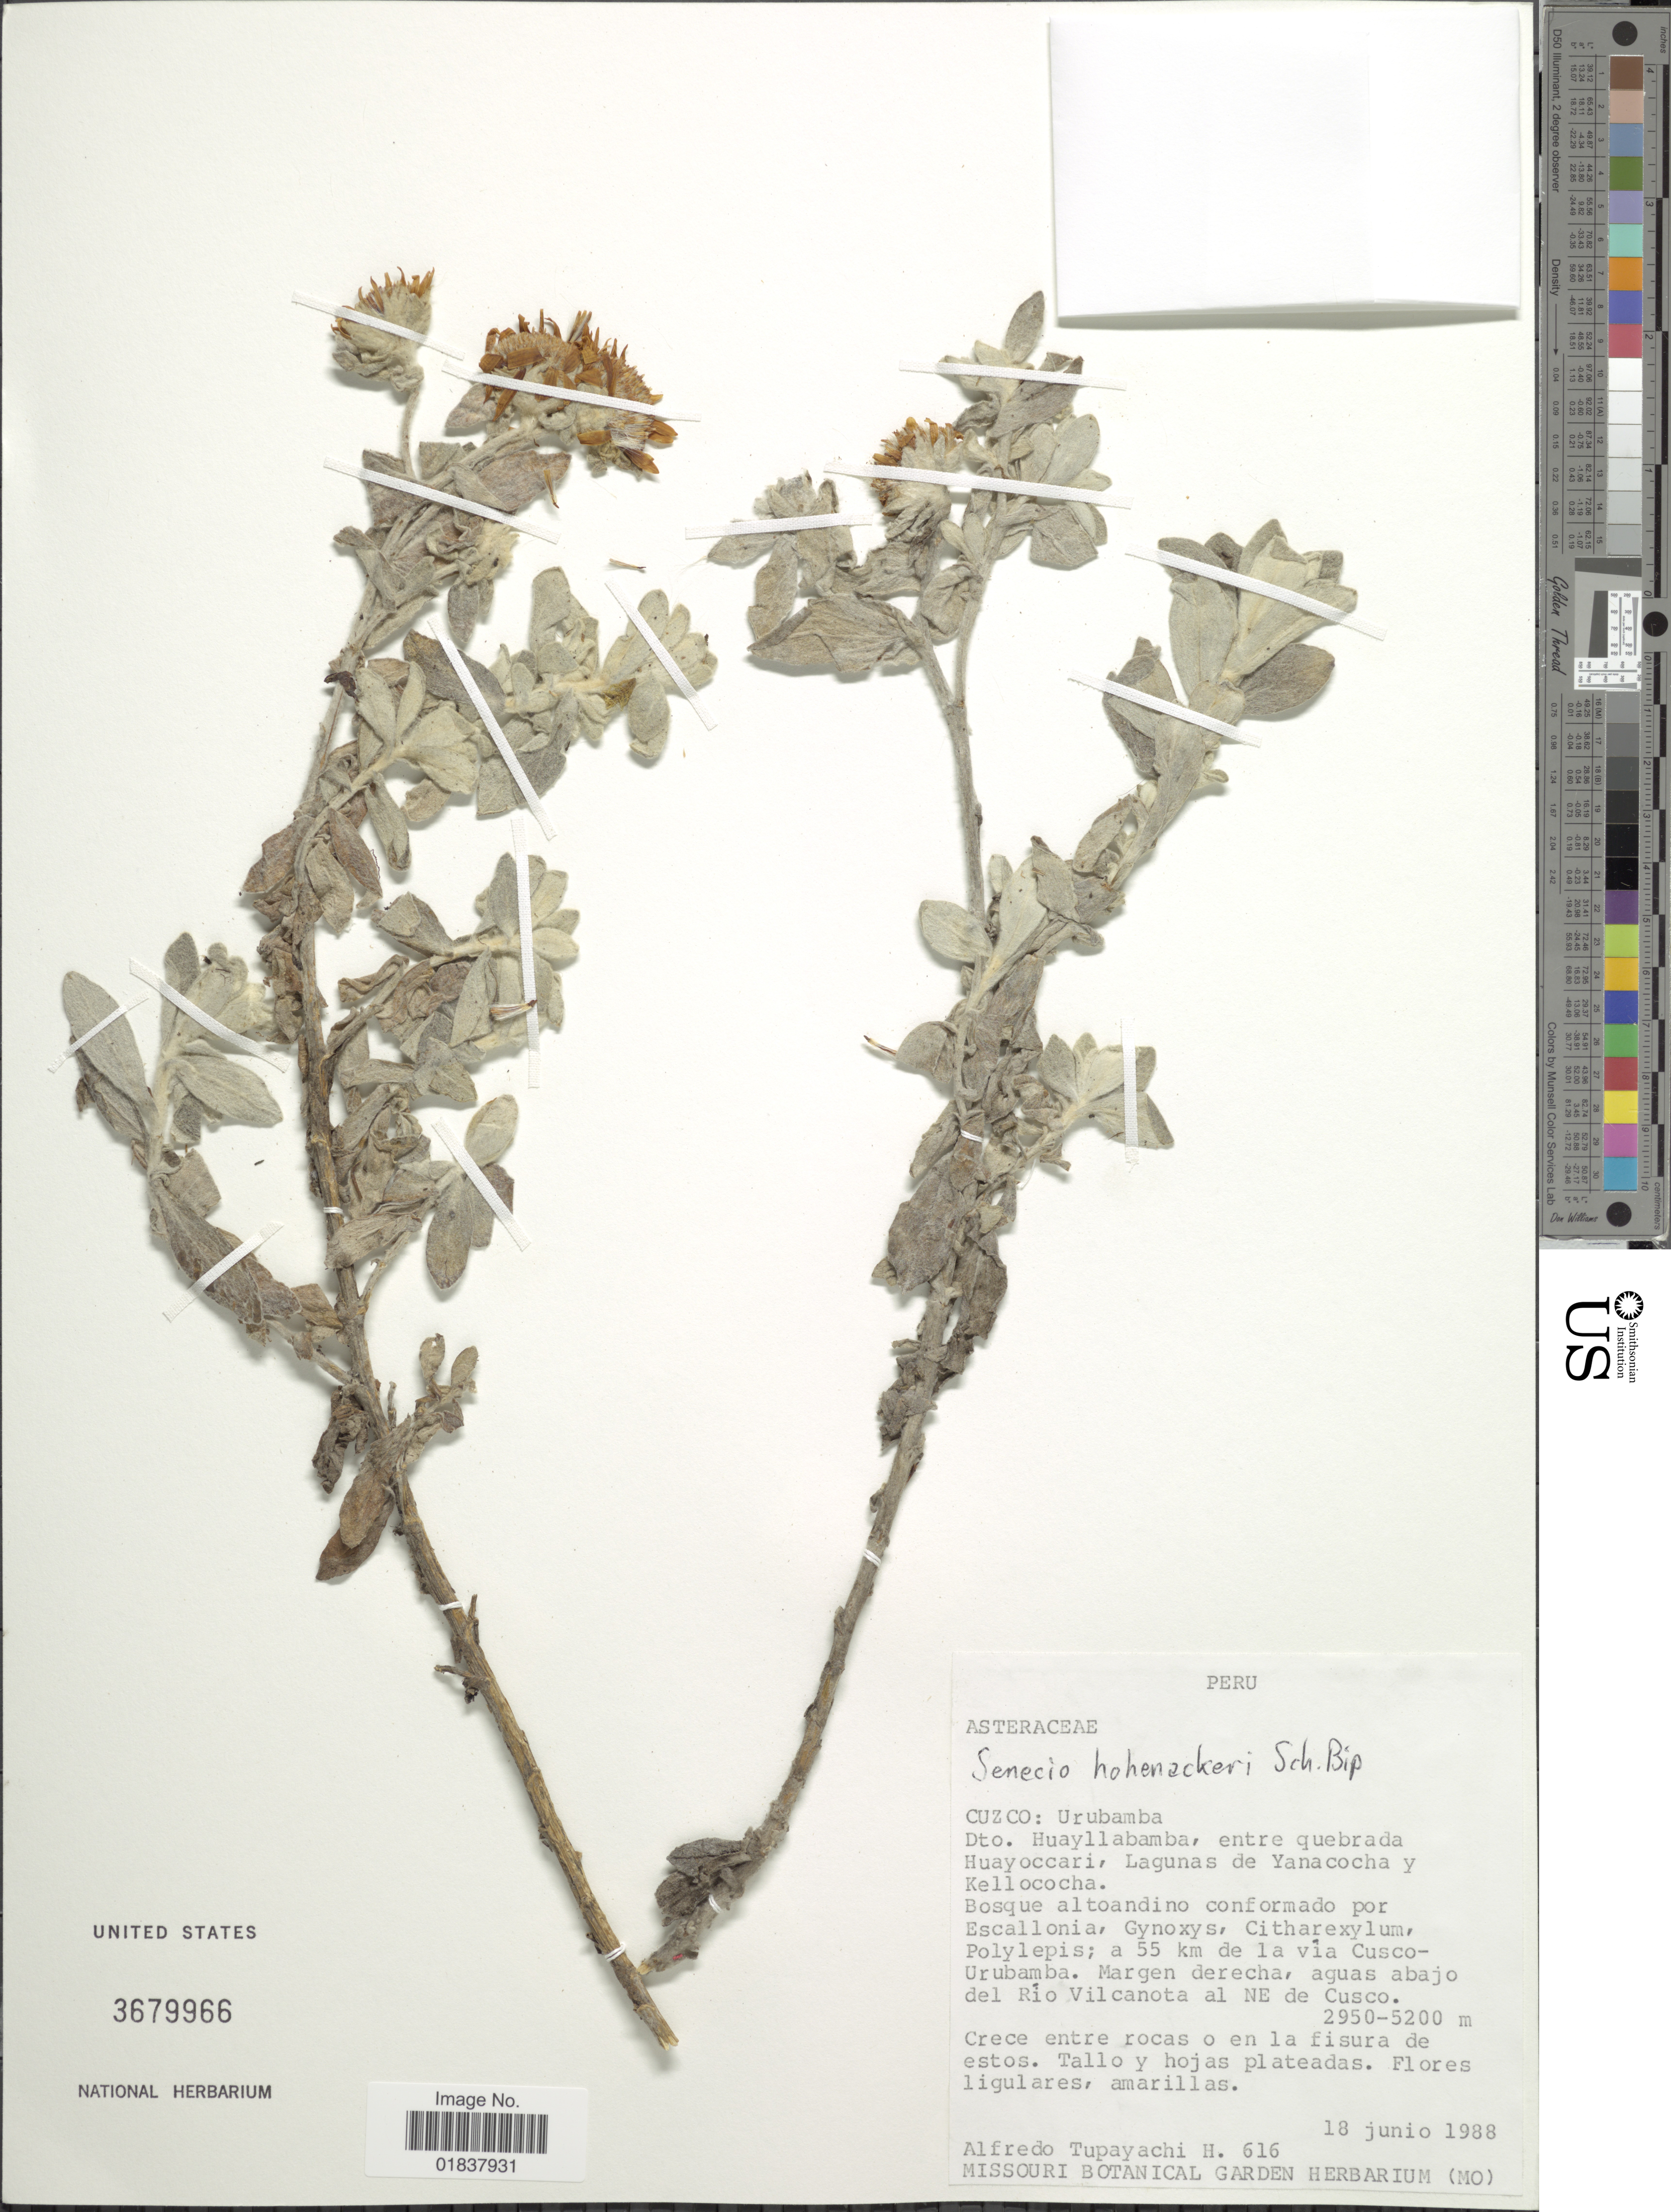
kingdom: Plantae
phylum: Tracheophyta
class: Magnoliopsida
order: Asterales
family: Asteraceae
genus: Senecio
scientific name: Senecio hohenackeri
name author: Sch. Bip.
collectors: A. Tupayachi H.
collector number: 616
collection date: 1988-06-18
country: Peru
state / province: Cusco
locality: Urubamba, Dto. Huayllabamba, entre quebrada Huayoccari, Lagunas de Yanacocha y Kellococha, 55 km de la via Cusco-Urubamba, aguas abajo del Rio Vilcanota al NE de Cusco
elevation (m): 2950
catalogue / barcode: US 3679966